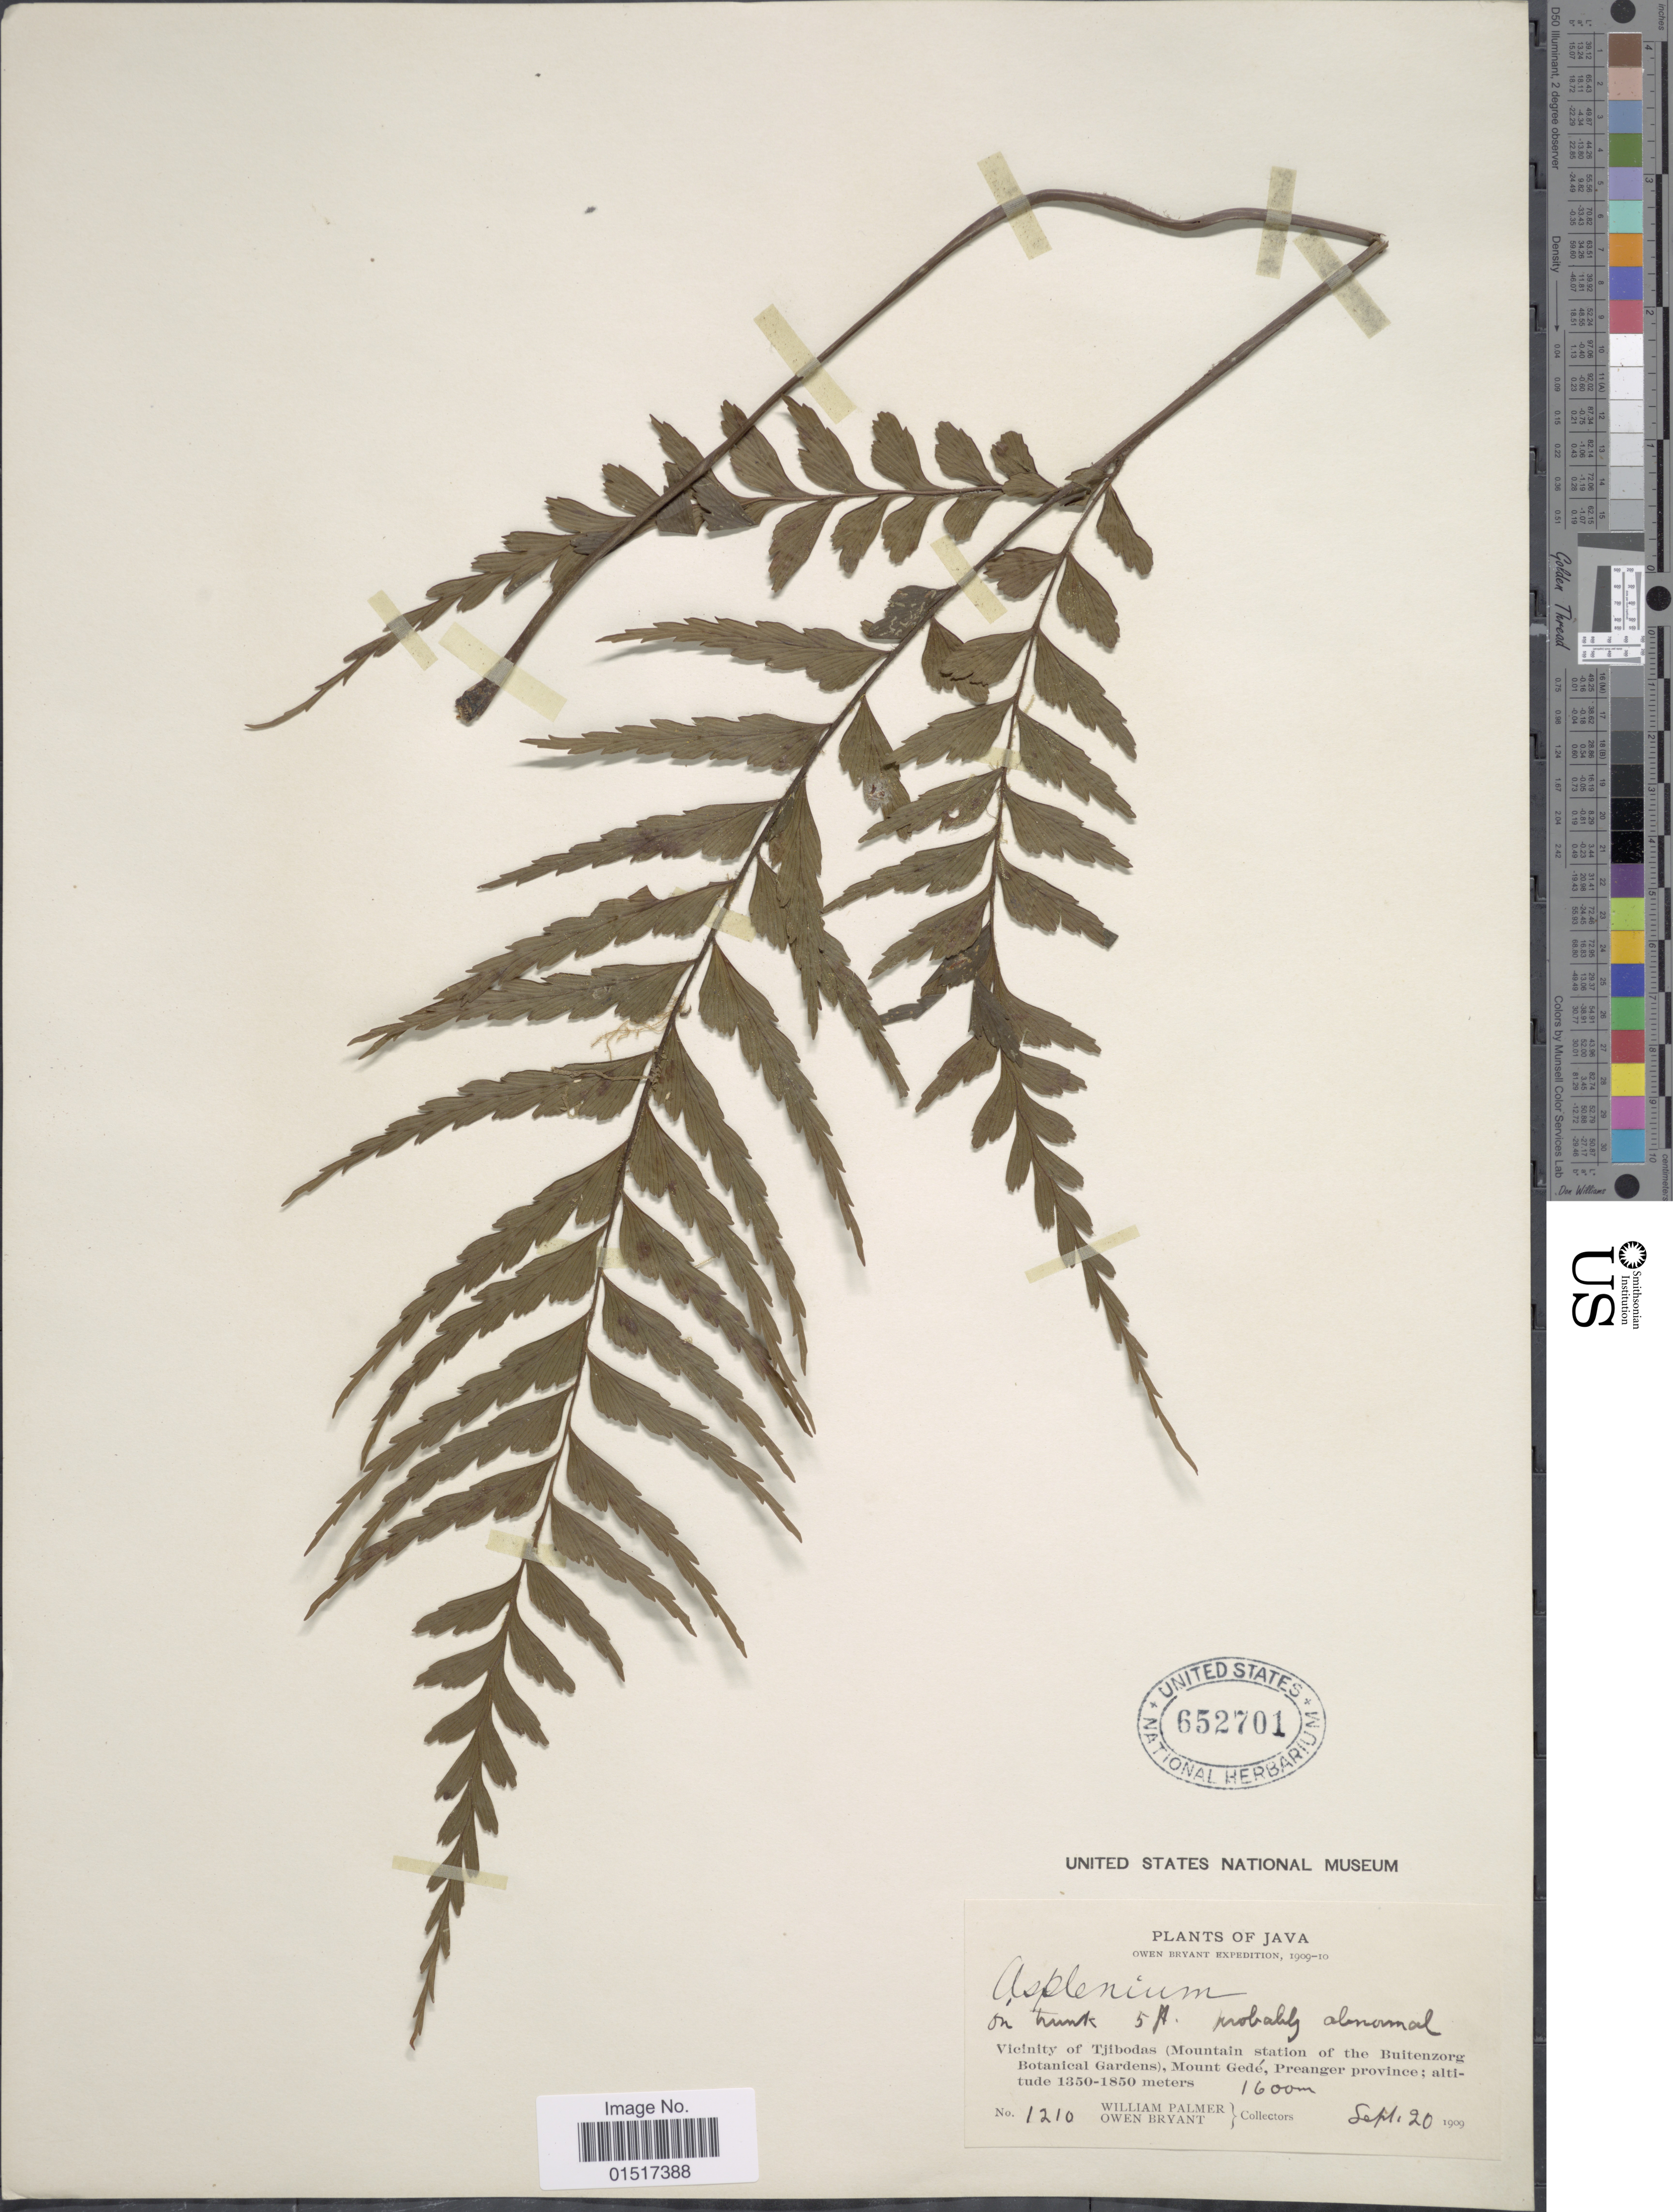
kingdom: Plantae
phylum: Tracheophyta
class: Polypodiopsida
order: Polypodiales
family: Aspleniaceae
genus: Asplenium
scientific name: Asplenium sp.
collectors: W. Palmer & O. Bryant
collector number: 1210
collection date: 1909-09-20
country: Indonesia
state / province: Java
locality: Vicinity of Tjibodas (Mountain station of the Buitenzorg Botanical Gardens), Mount Gedé, Preanger province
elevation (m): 1600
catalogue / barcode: US 652701